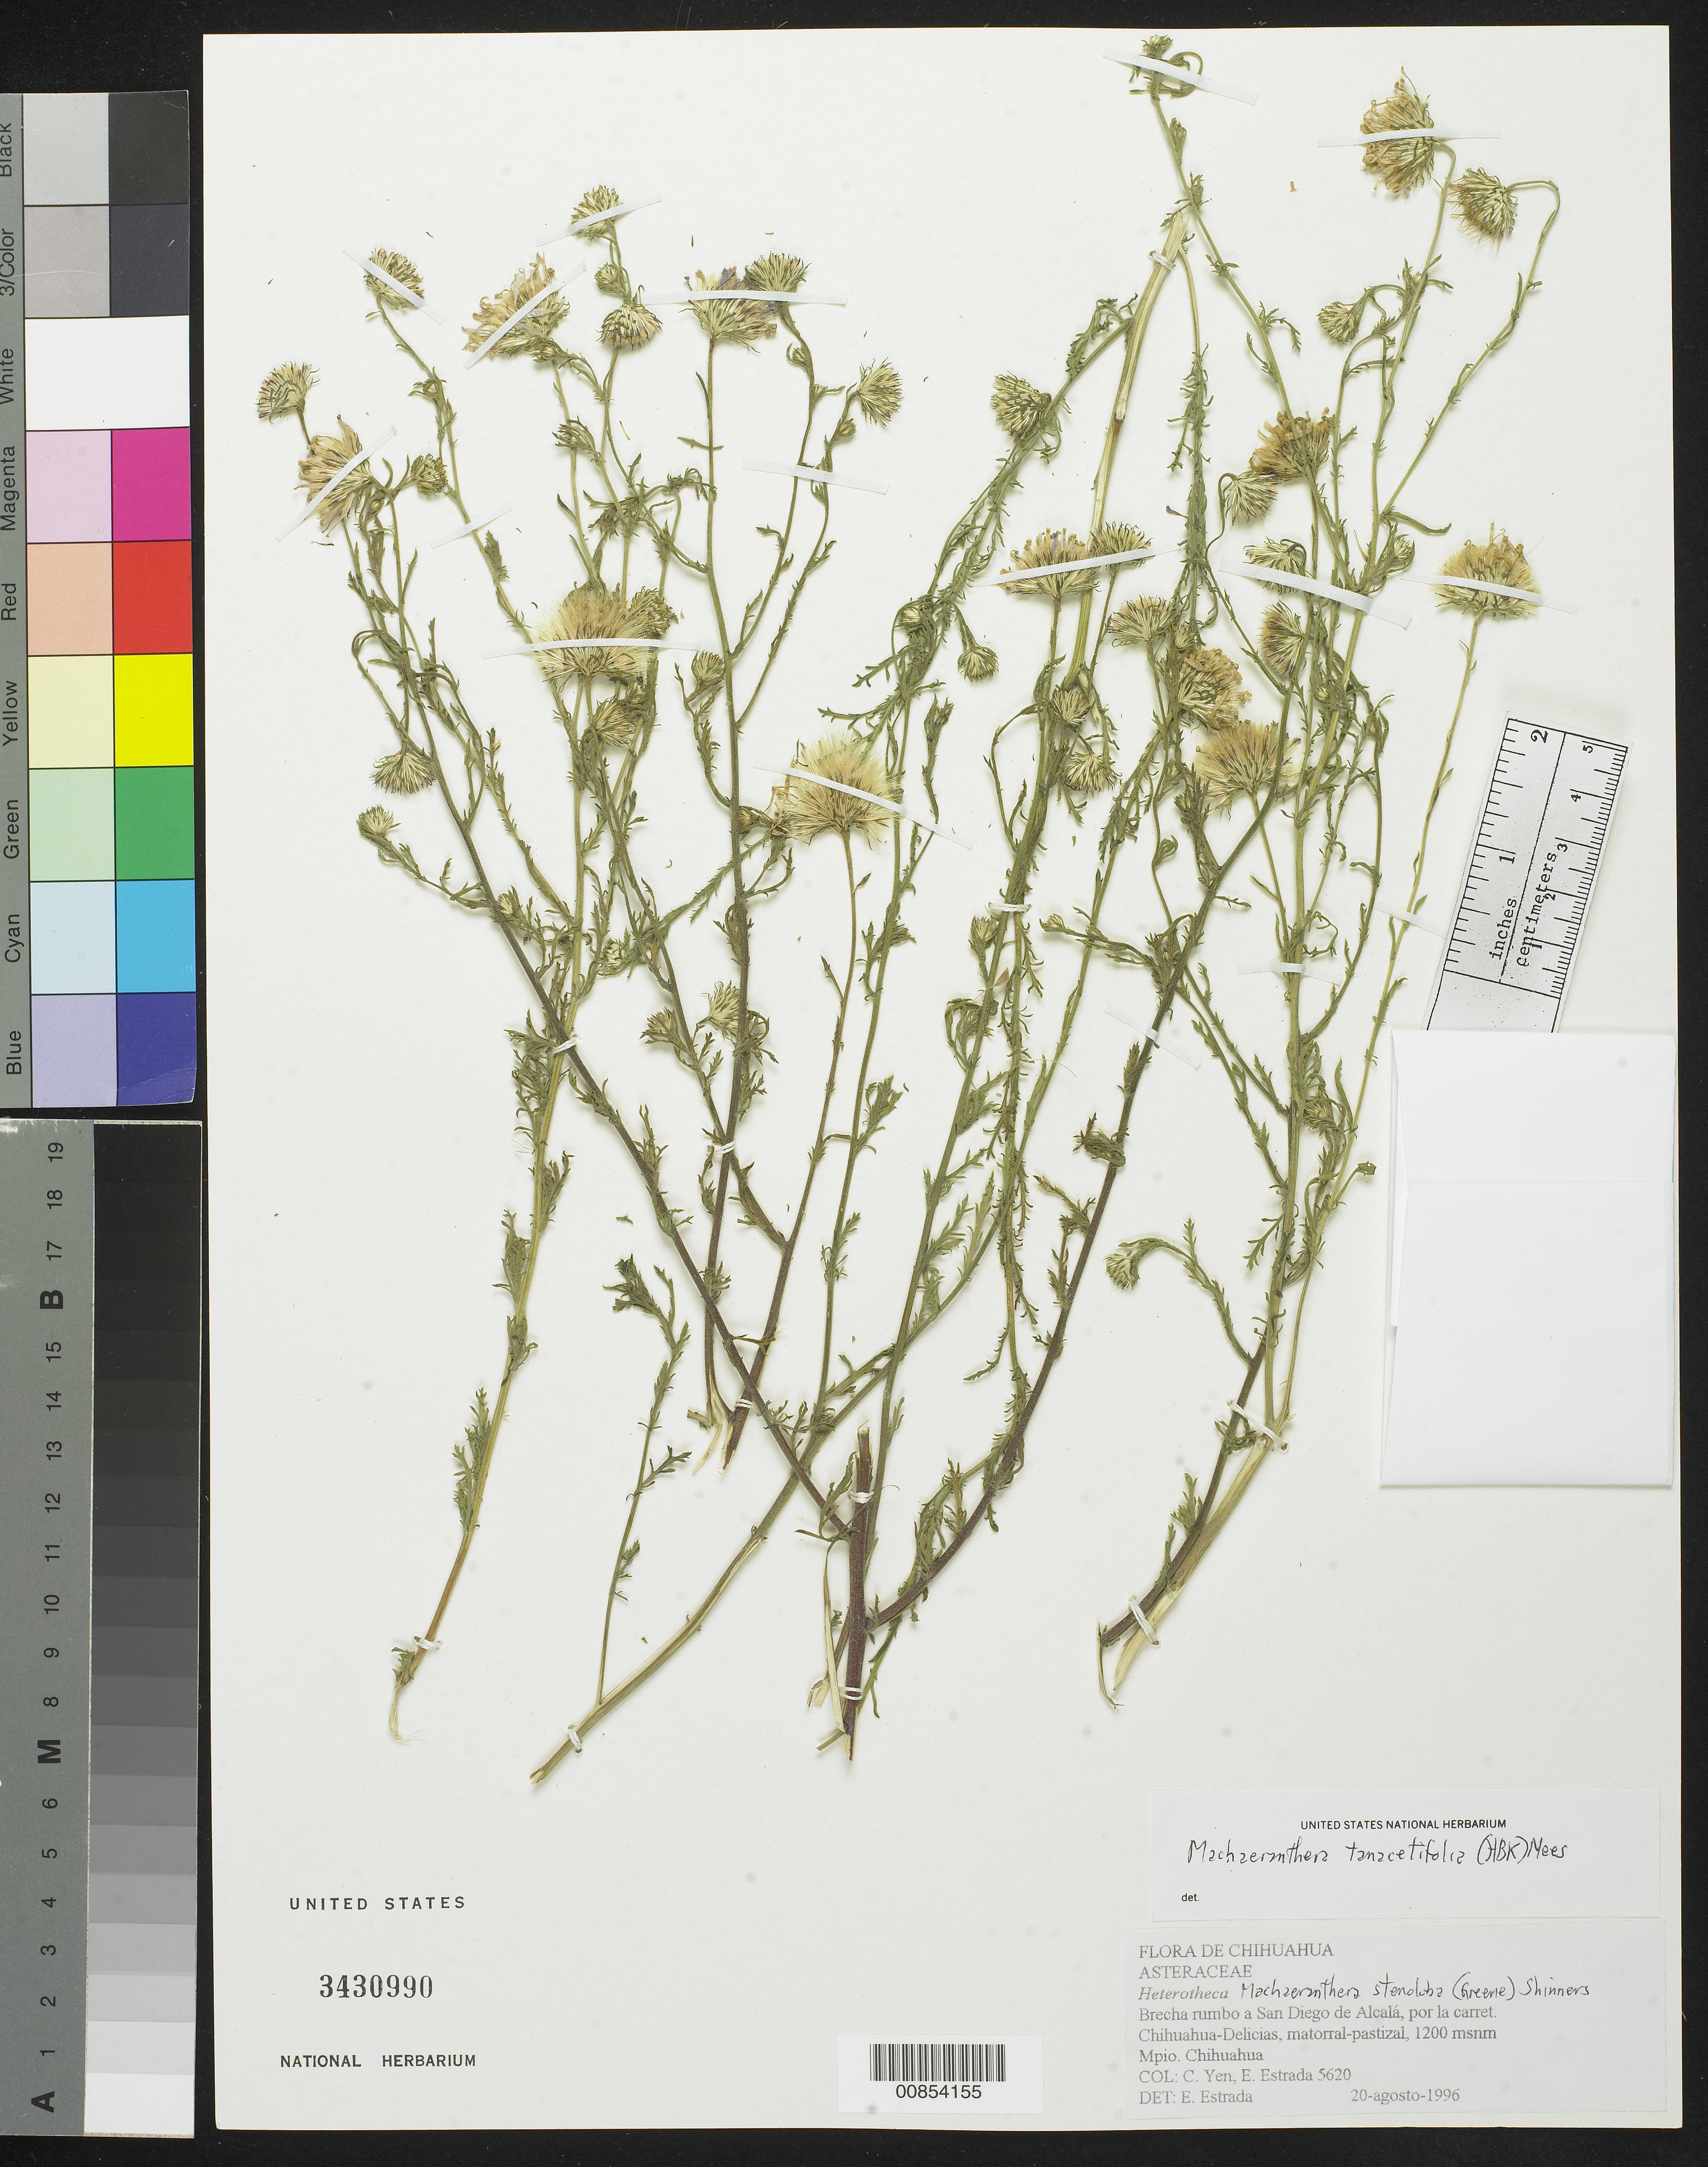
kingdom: Plantae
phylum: Tracheophyta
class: Magnoliopsida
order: Asterales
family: Asteraceae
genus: Machaeranthera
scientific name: Machaeranthera tanacetifolia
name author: (Kunth) Nees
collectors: Y. C. Yang & E. Estrada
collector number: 5620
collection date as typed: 20 Aug 1996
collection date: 1996-08-20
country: Mexico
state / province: Chihuahua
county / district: Chihuahua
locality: Brecha rumbo a San Diego de Alcalá, por la carretera Chihuahua-Delicias.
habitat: Matorral-pastizal.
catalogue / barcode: US 3430990